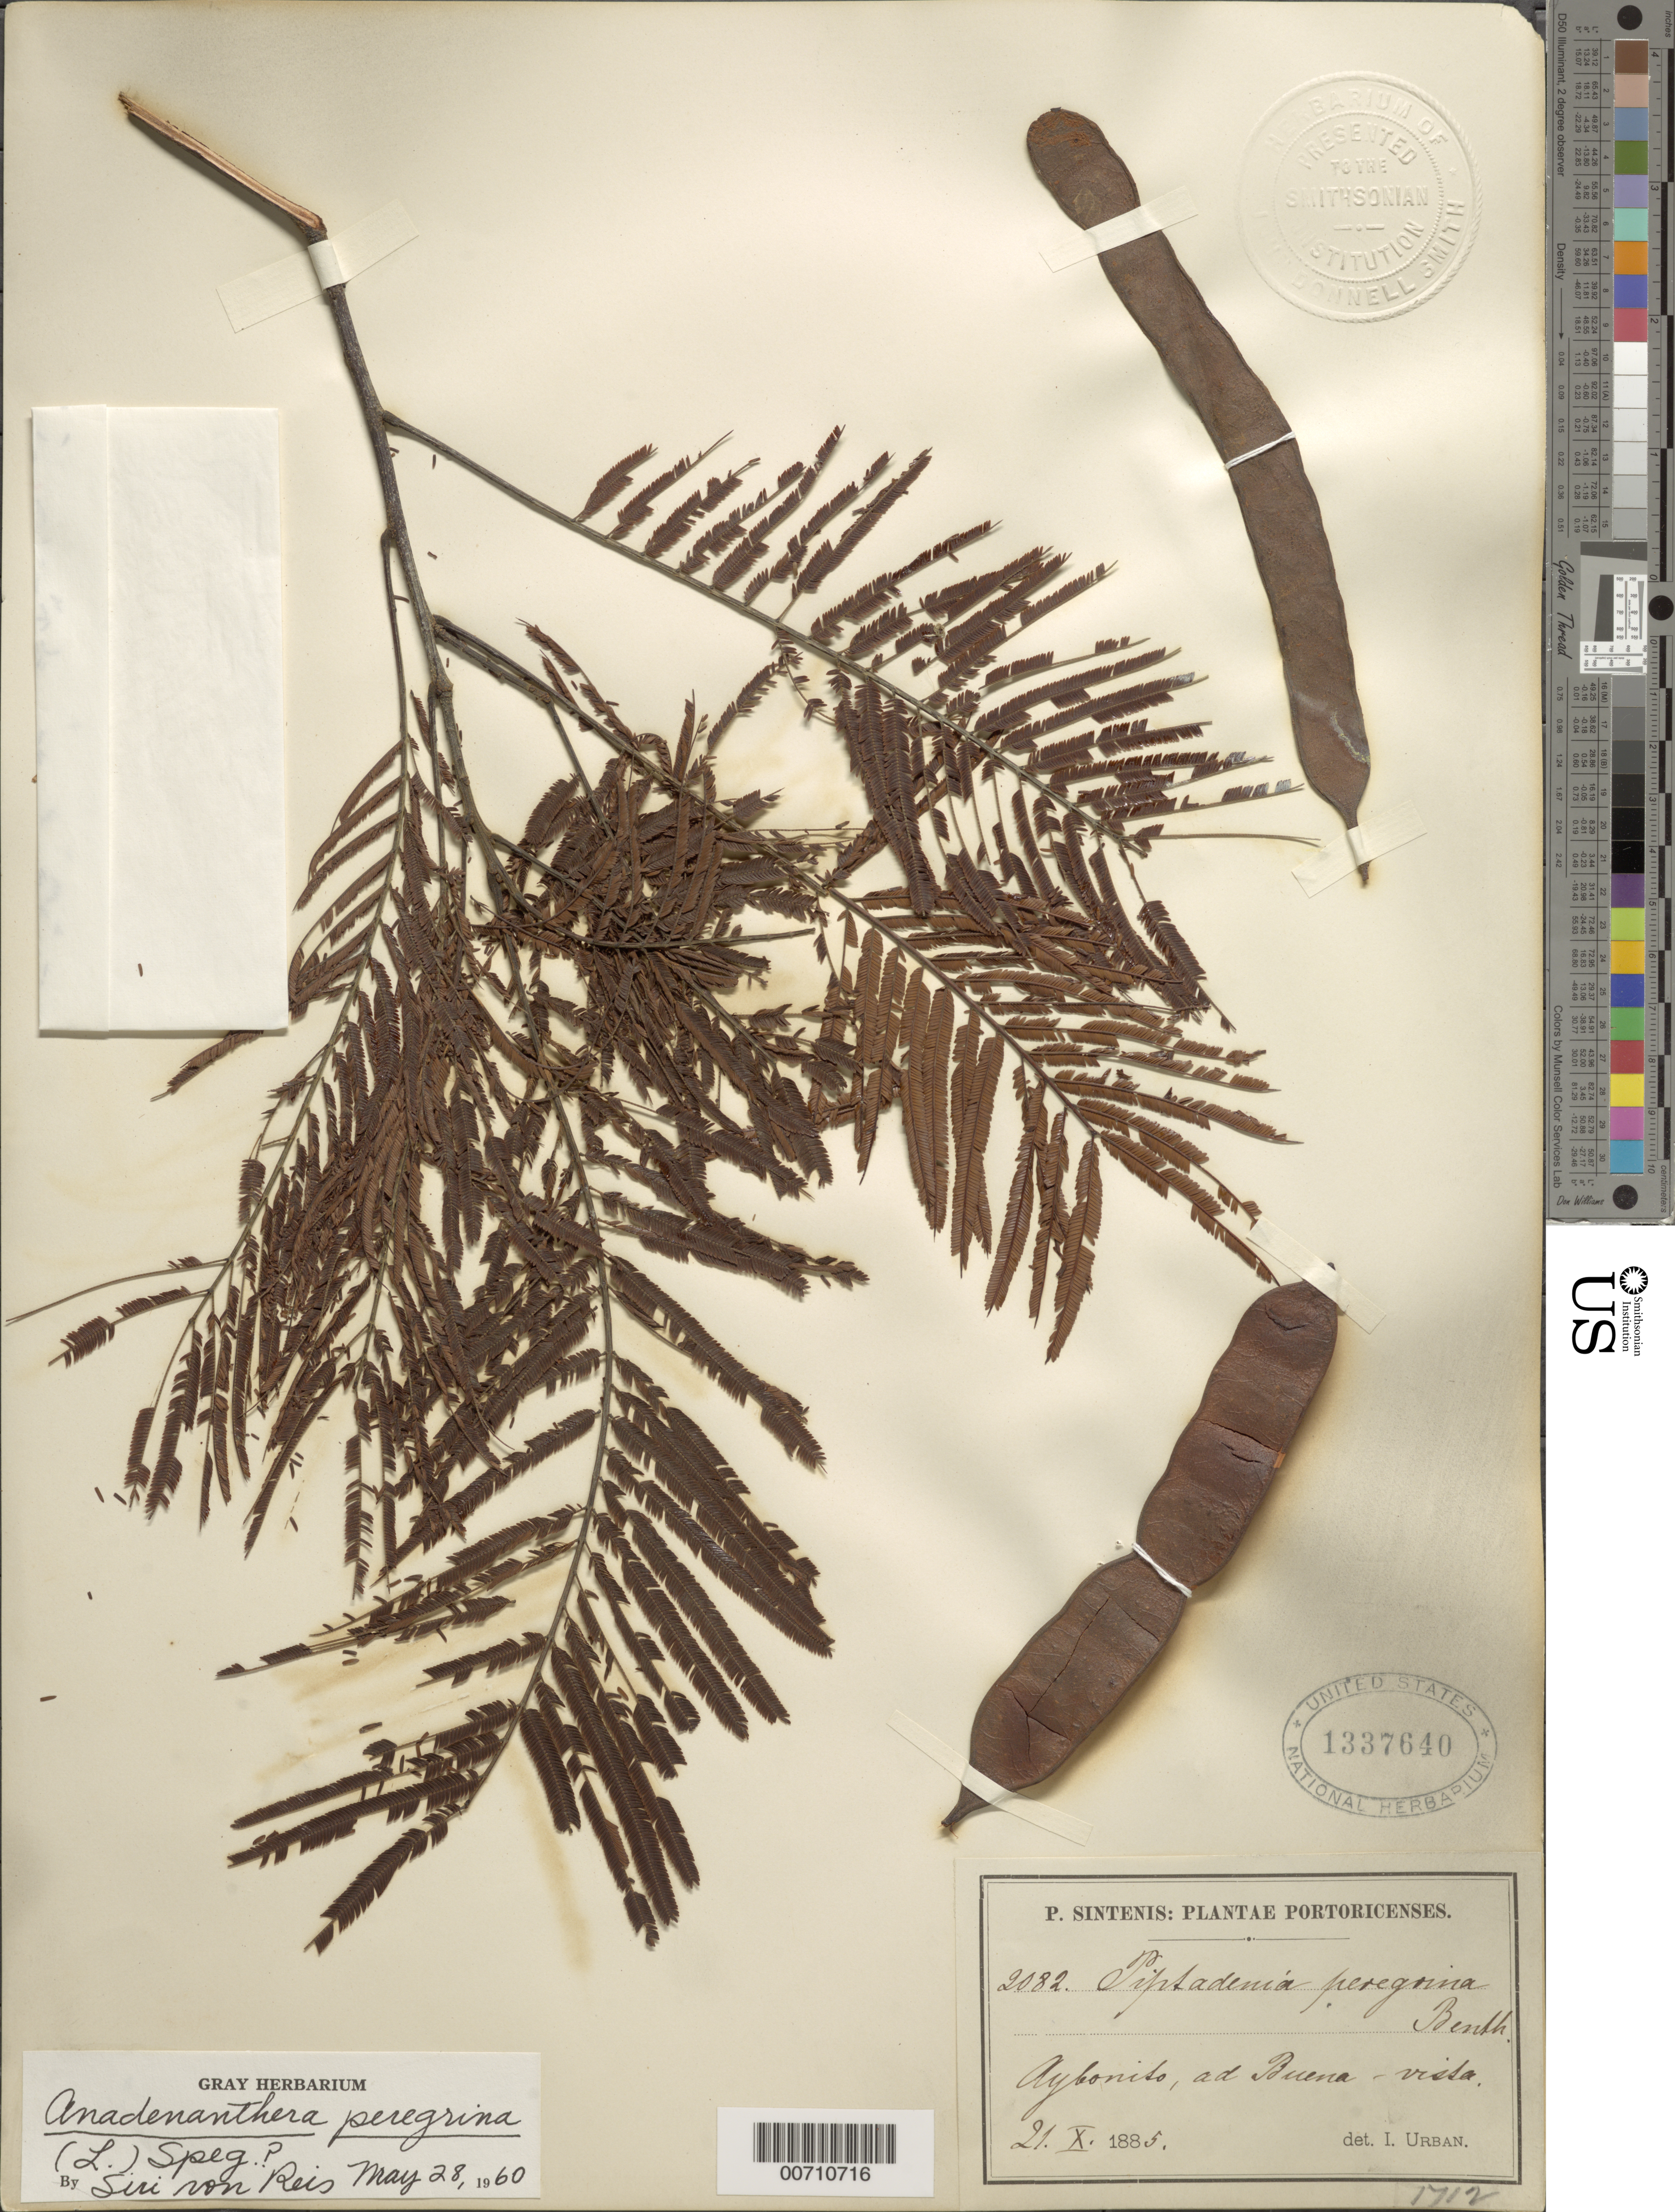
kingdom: Plantae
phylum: Tracheophyta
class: Magnoliopsida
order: Fabales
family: Fabaceae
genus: Anadenanthera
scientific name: Anadenanthera peregrina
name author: (L.) Speg.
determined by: Von Reis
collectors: P. Sintenis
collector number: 2082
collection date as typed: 21 Oct 1885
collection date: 1885-10-21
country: Puerto Rico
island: Greater Antilles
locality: Aybonito, ad Buena-vista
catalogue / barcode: US 1337640